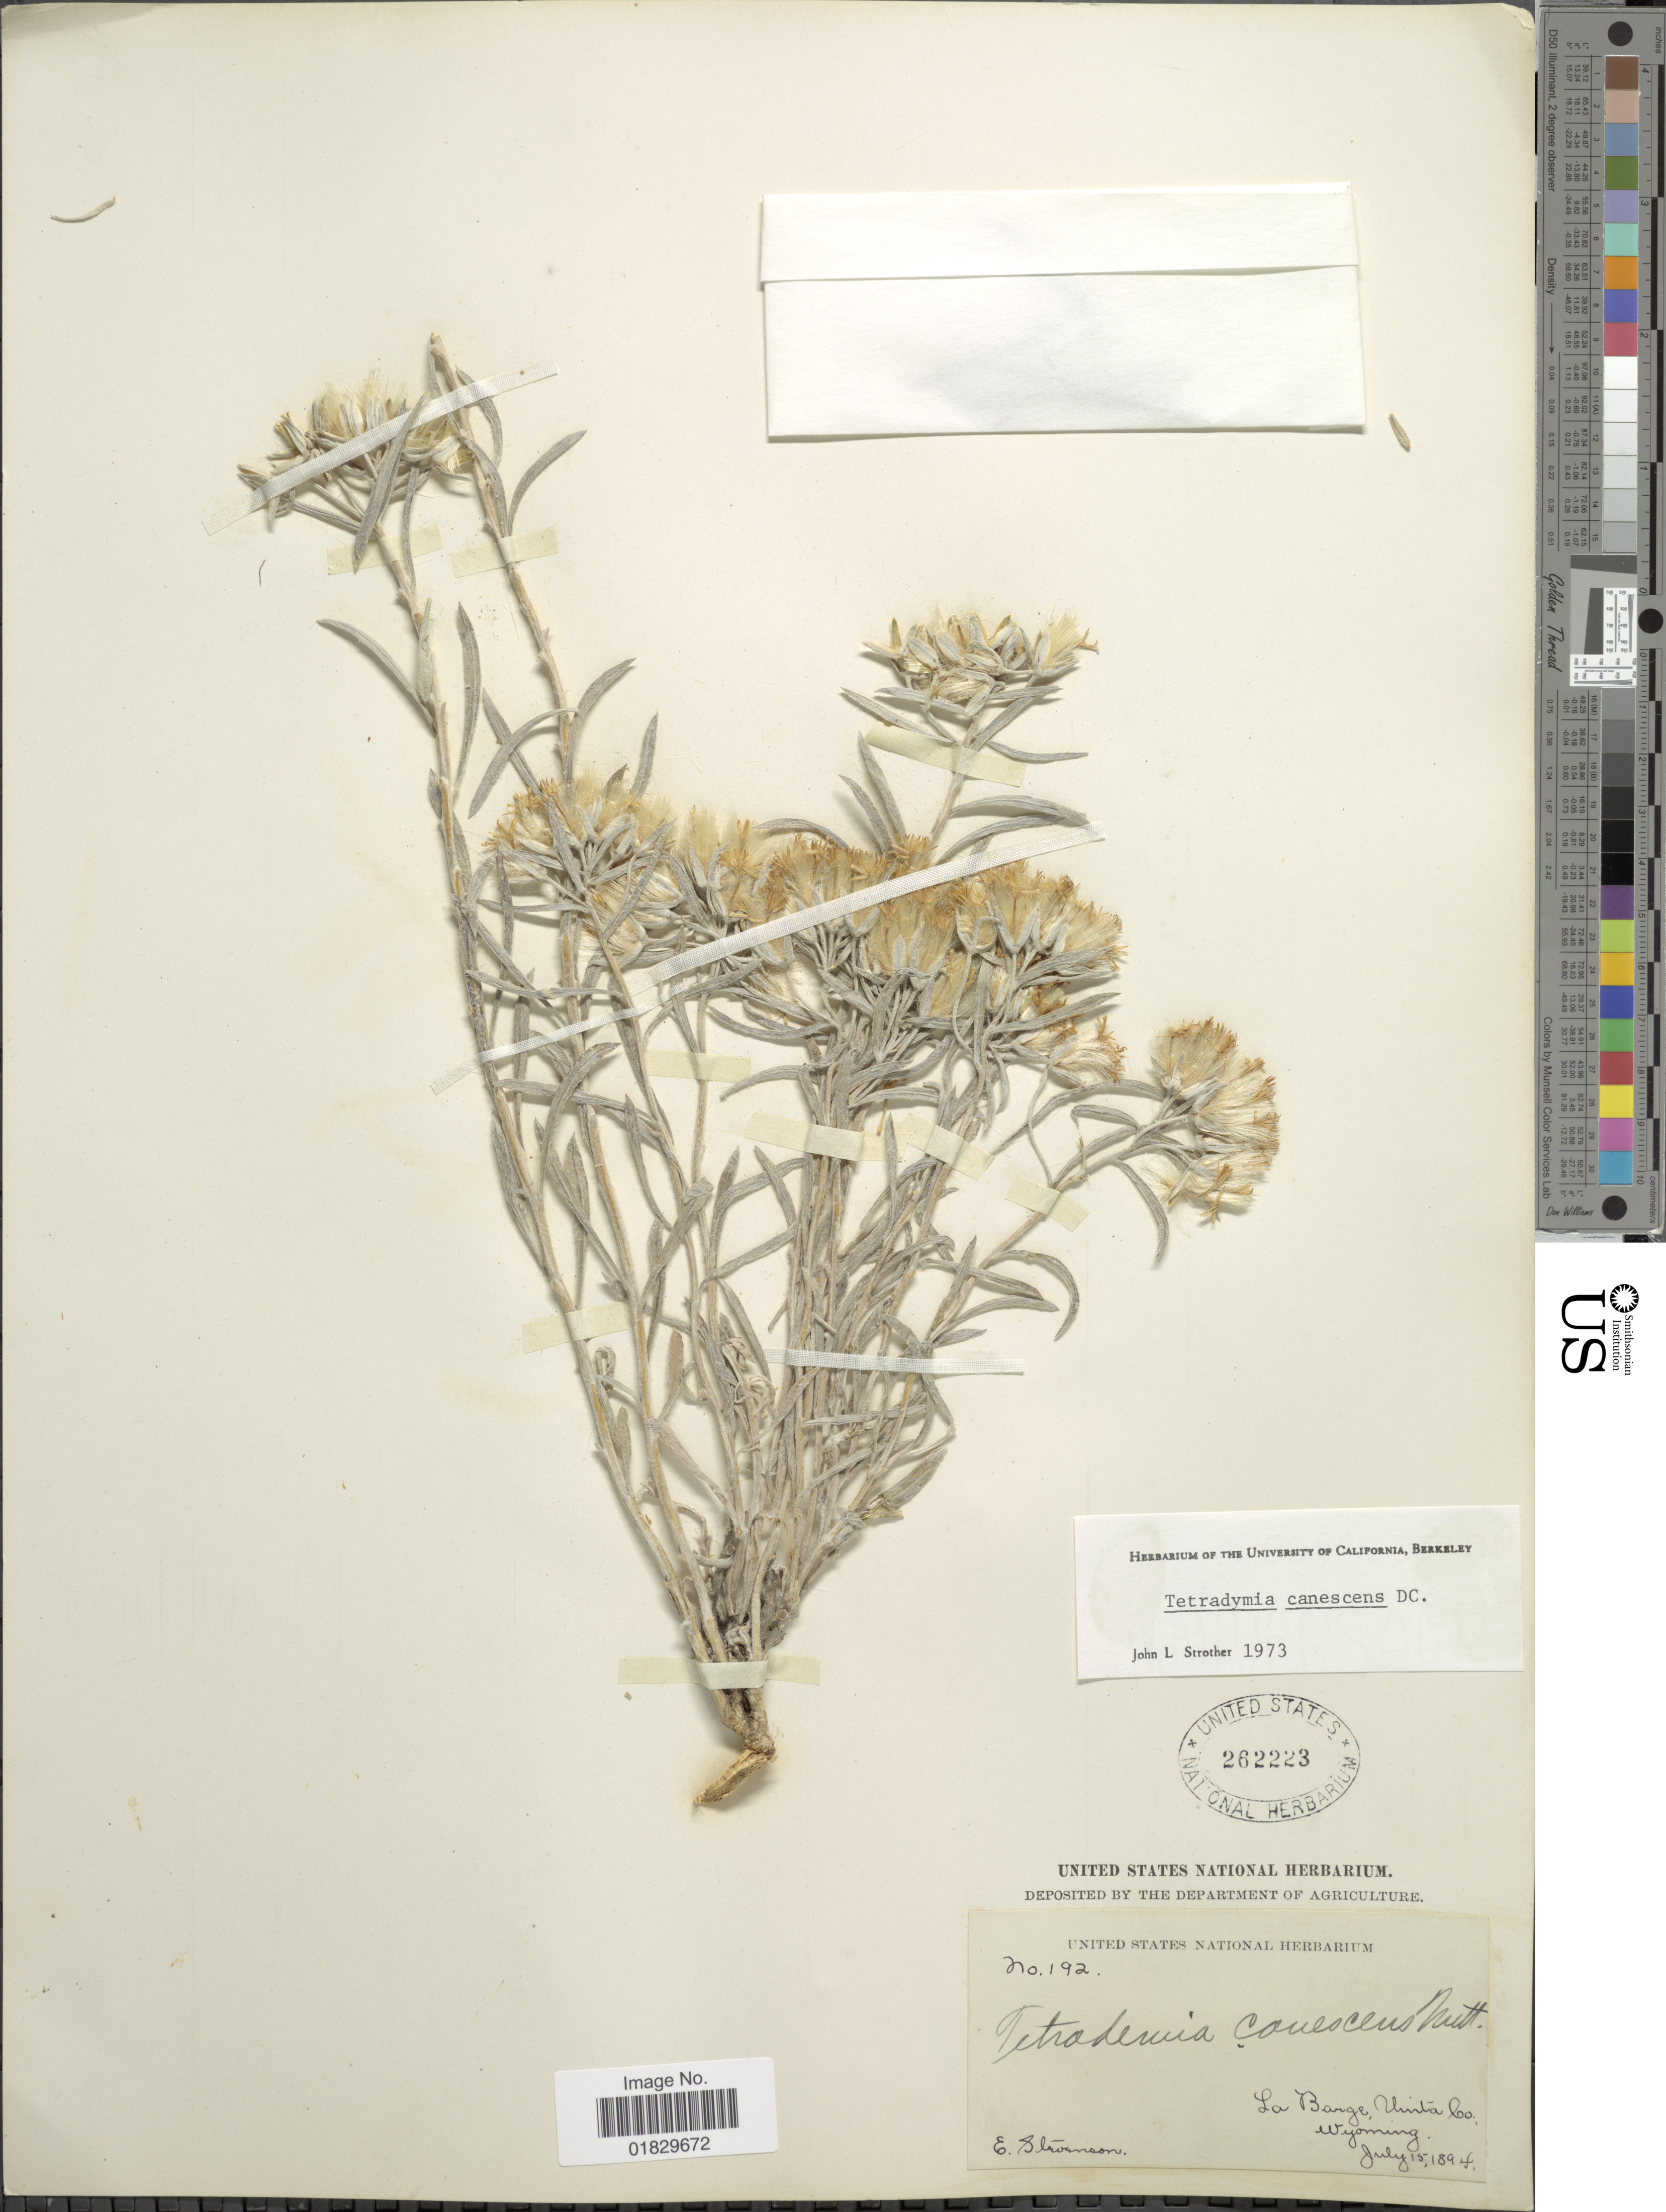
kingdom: Plantae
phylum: Tracheophyta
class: Magnoliopsida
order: Asterales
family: Asteraceae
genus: Tetradymia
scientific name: Tetradymia canescens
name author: DC.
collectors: E. Stevenson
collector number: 192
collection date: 1894-07-15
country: United States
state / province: Wyoming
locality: La Barge, Uinta Co., Wyoming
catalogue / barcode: US 262223